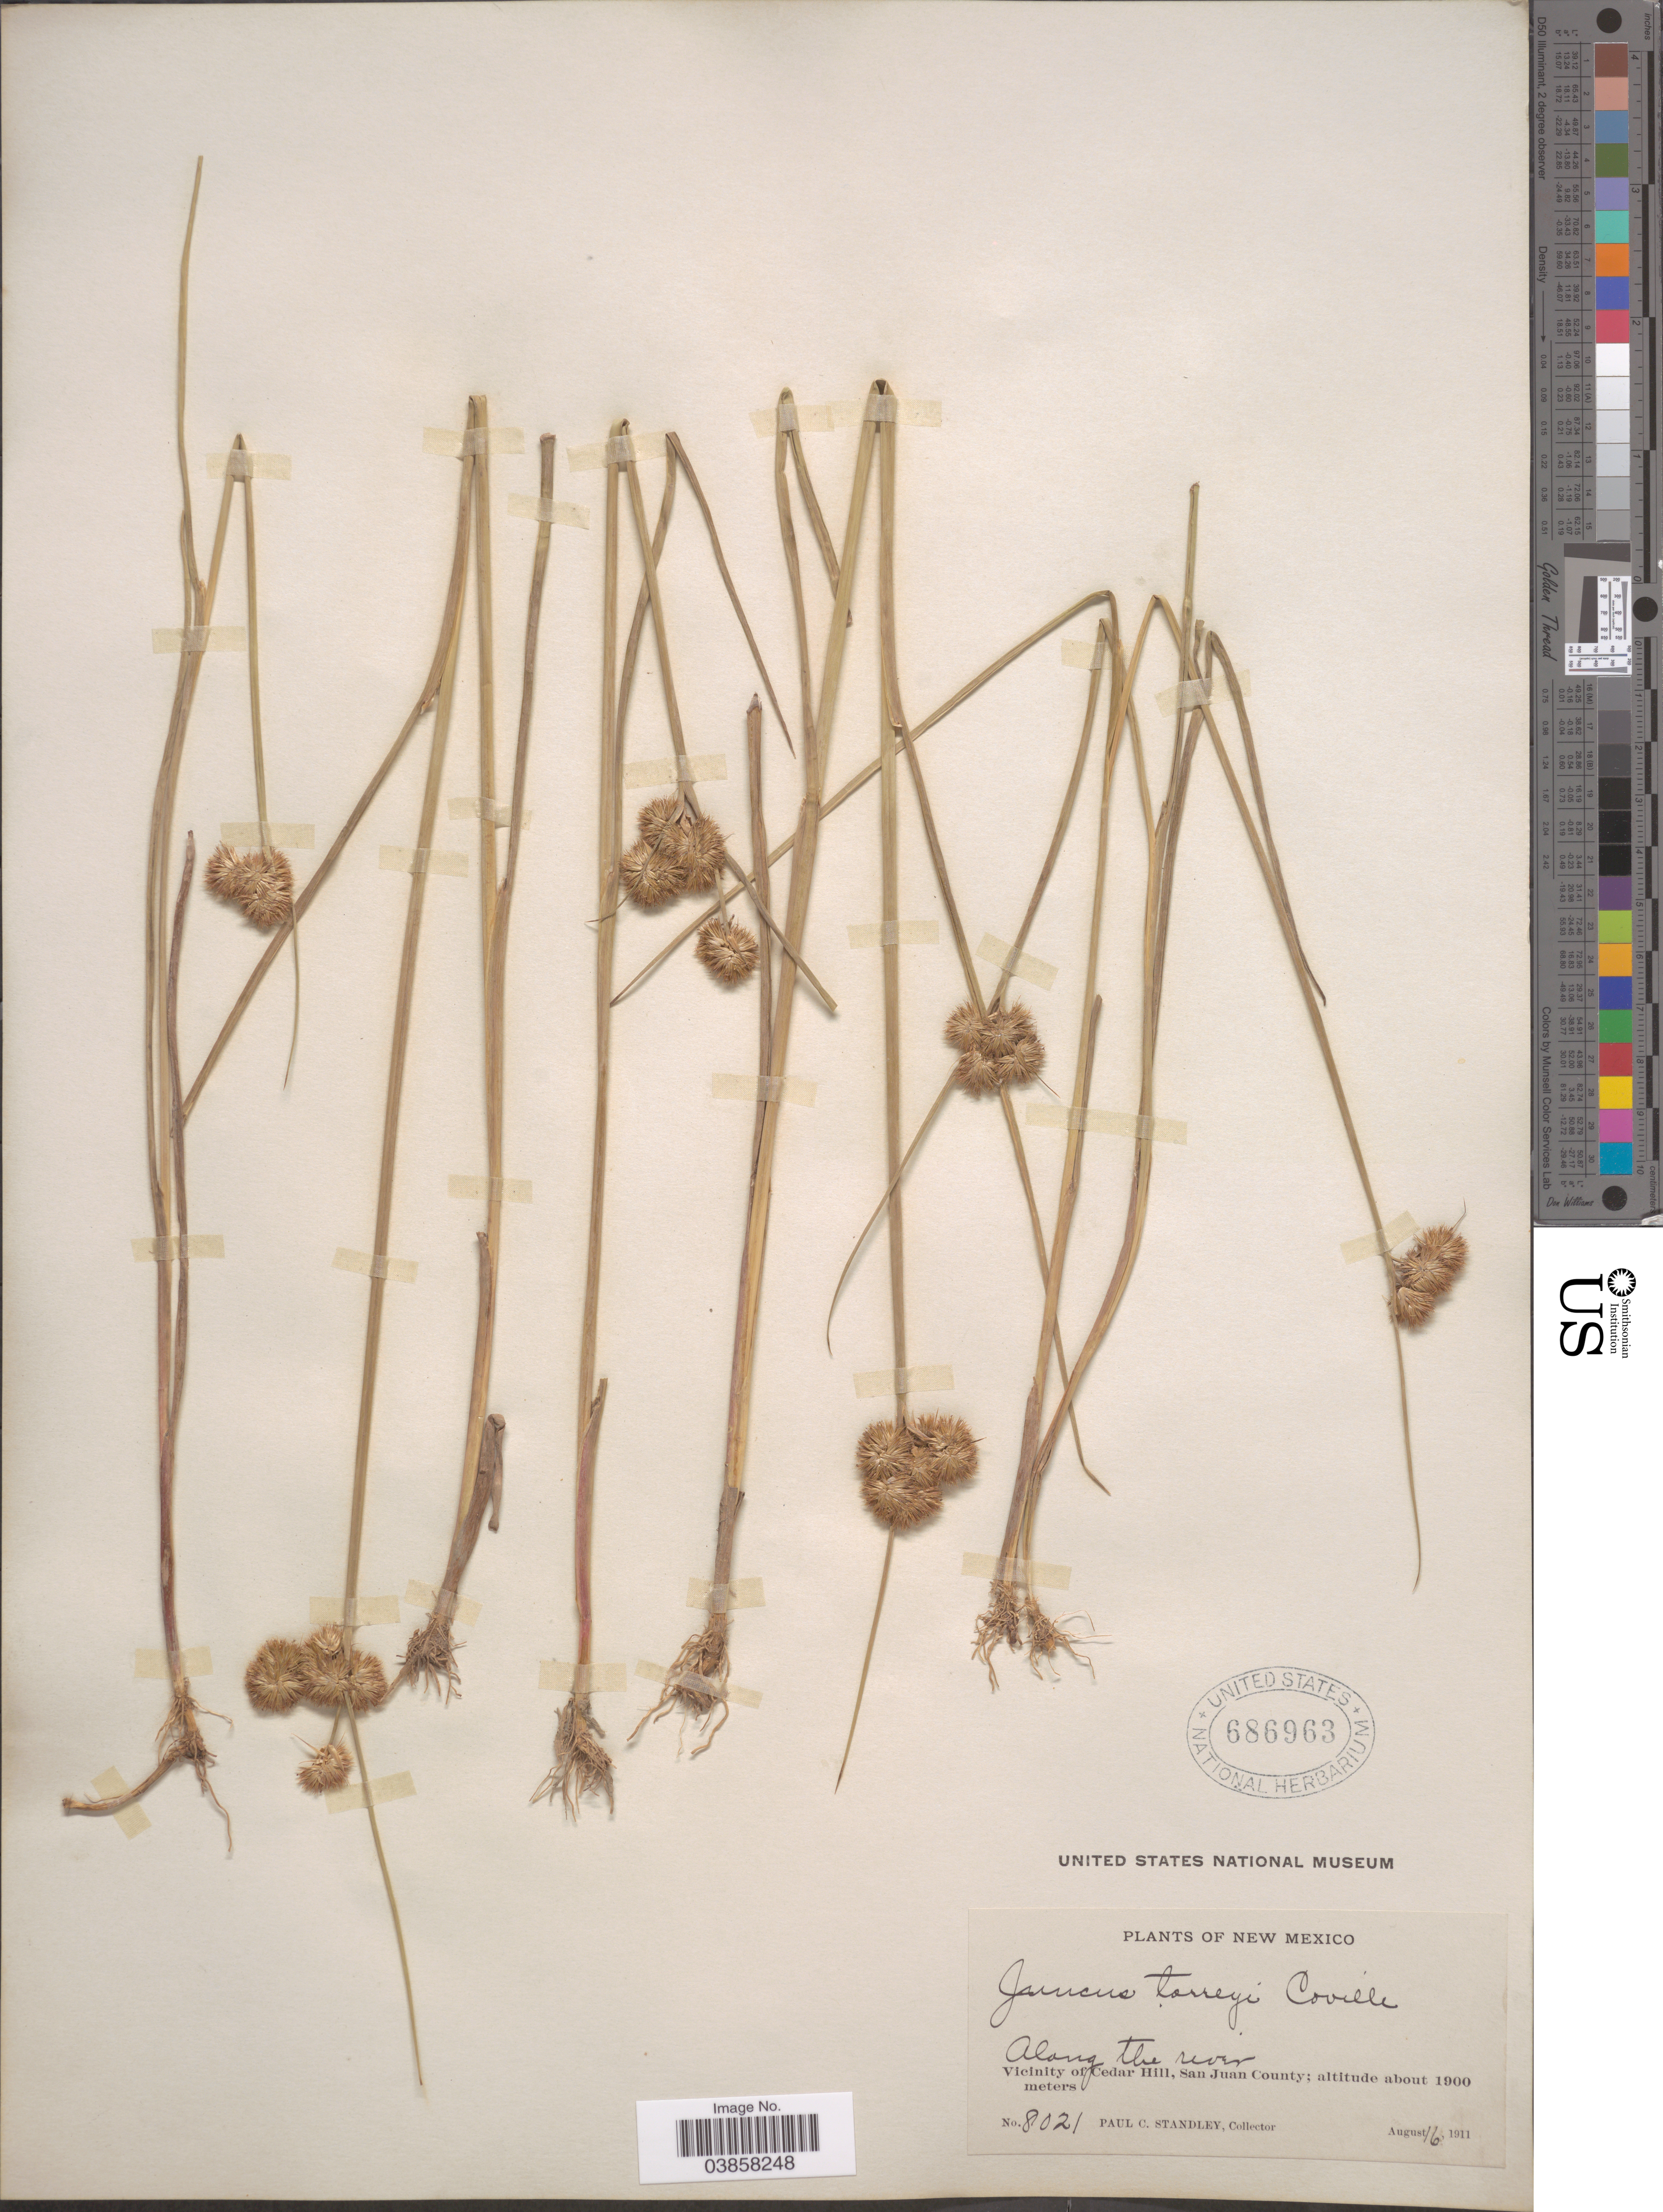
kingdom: Plantae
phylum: Tracheophyta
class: Liliopsida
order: Poales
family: Juncaceae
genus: Juncus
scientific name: Juncus torreyi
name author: Coville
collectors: P. C. Standley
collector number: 8021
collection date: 1911-08-16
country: United States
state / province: New Mexico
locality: Vicinity of Cedar Hill, San Juan County.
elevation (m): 1900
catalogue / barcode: US 686963